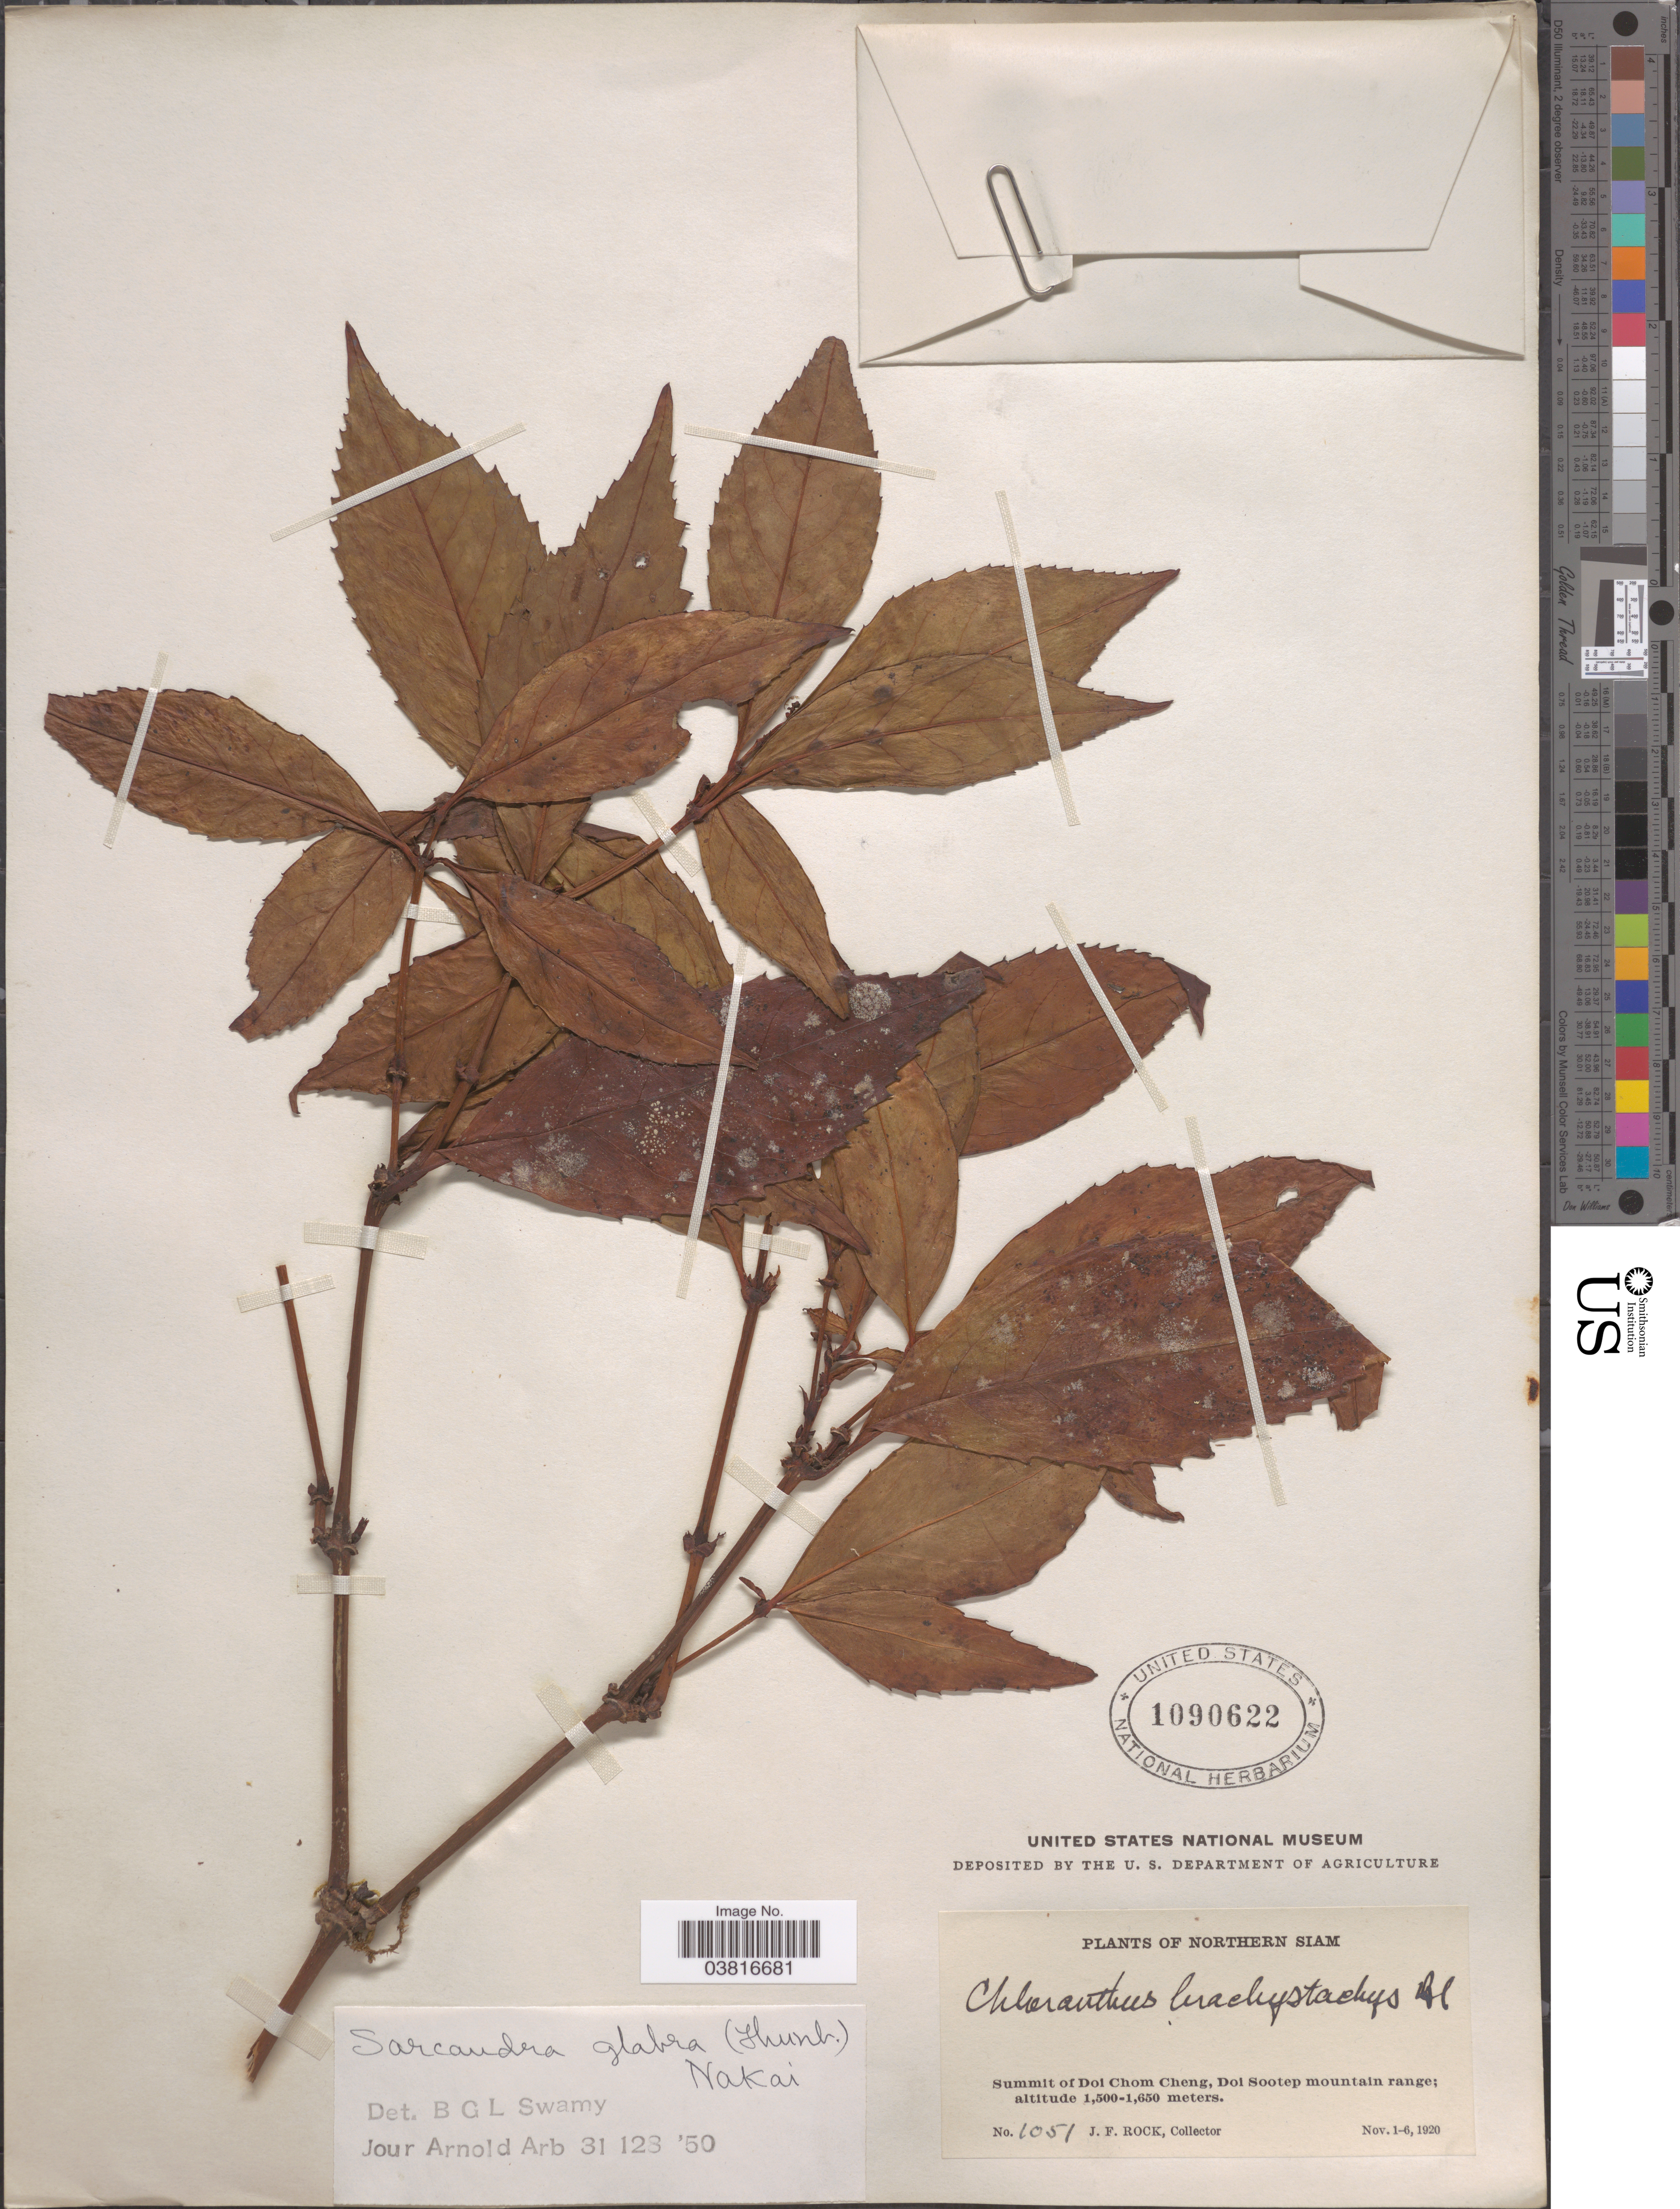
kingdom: Plantae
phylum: Tracheophyta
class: Magnoliopsida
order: Chloranthales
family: Chloranthaceae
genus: Sarcandra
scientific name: Sarcandra glabra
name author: (Thunb.) Nakai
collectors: J. Rock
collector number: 1051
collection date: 1920-11-01/1920-11-06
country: Thailand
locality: Northern Siam. Summit of Doi Chom Cheng, Doi Sootep mountain range.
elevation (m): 1500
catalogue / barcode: US 1090622